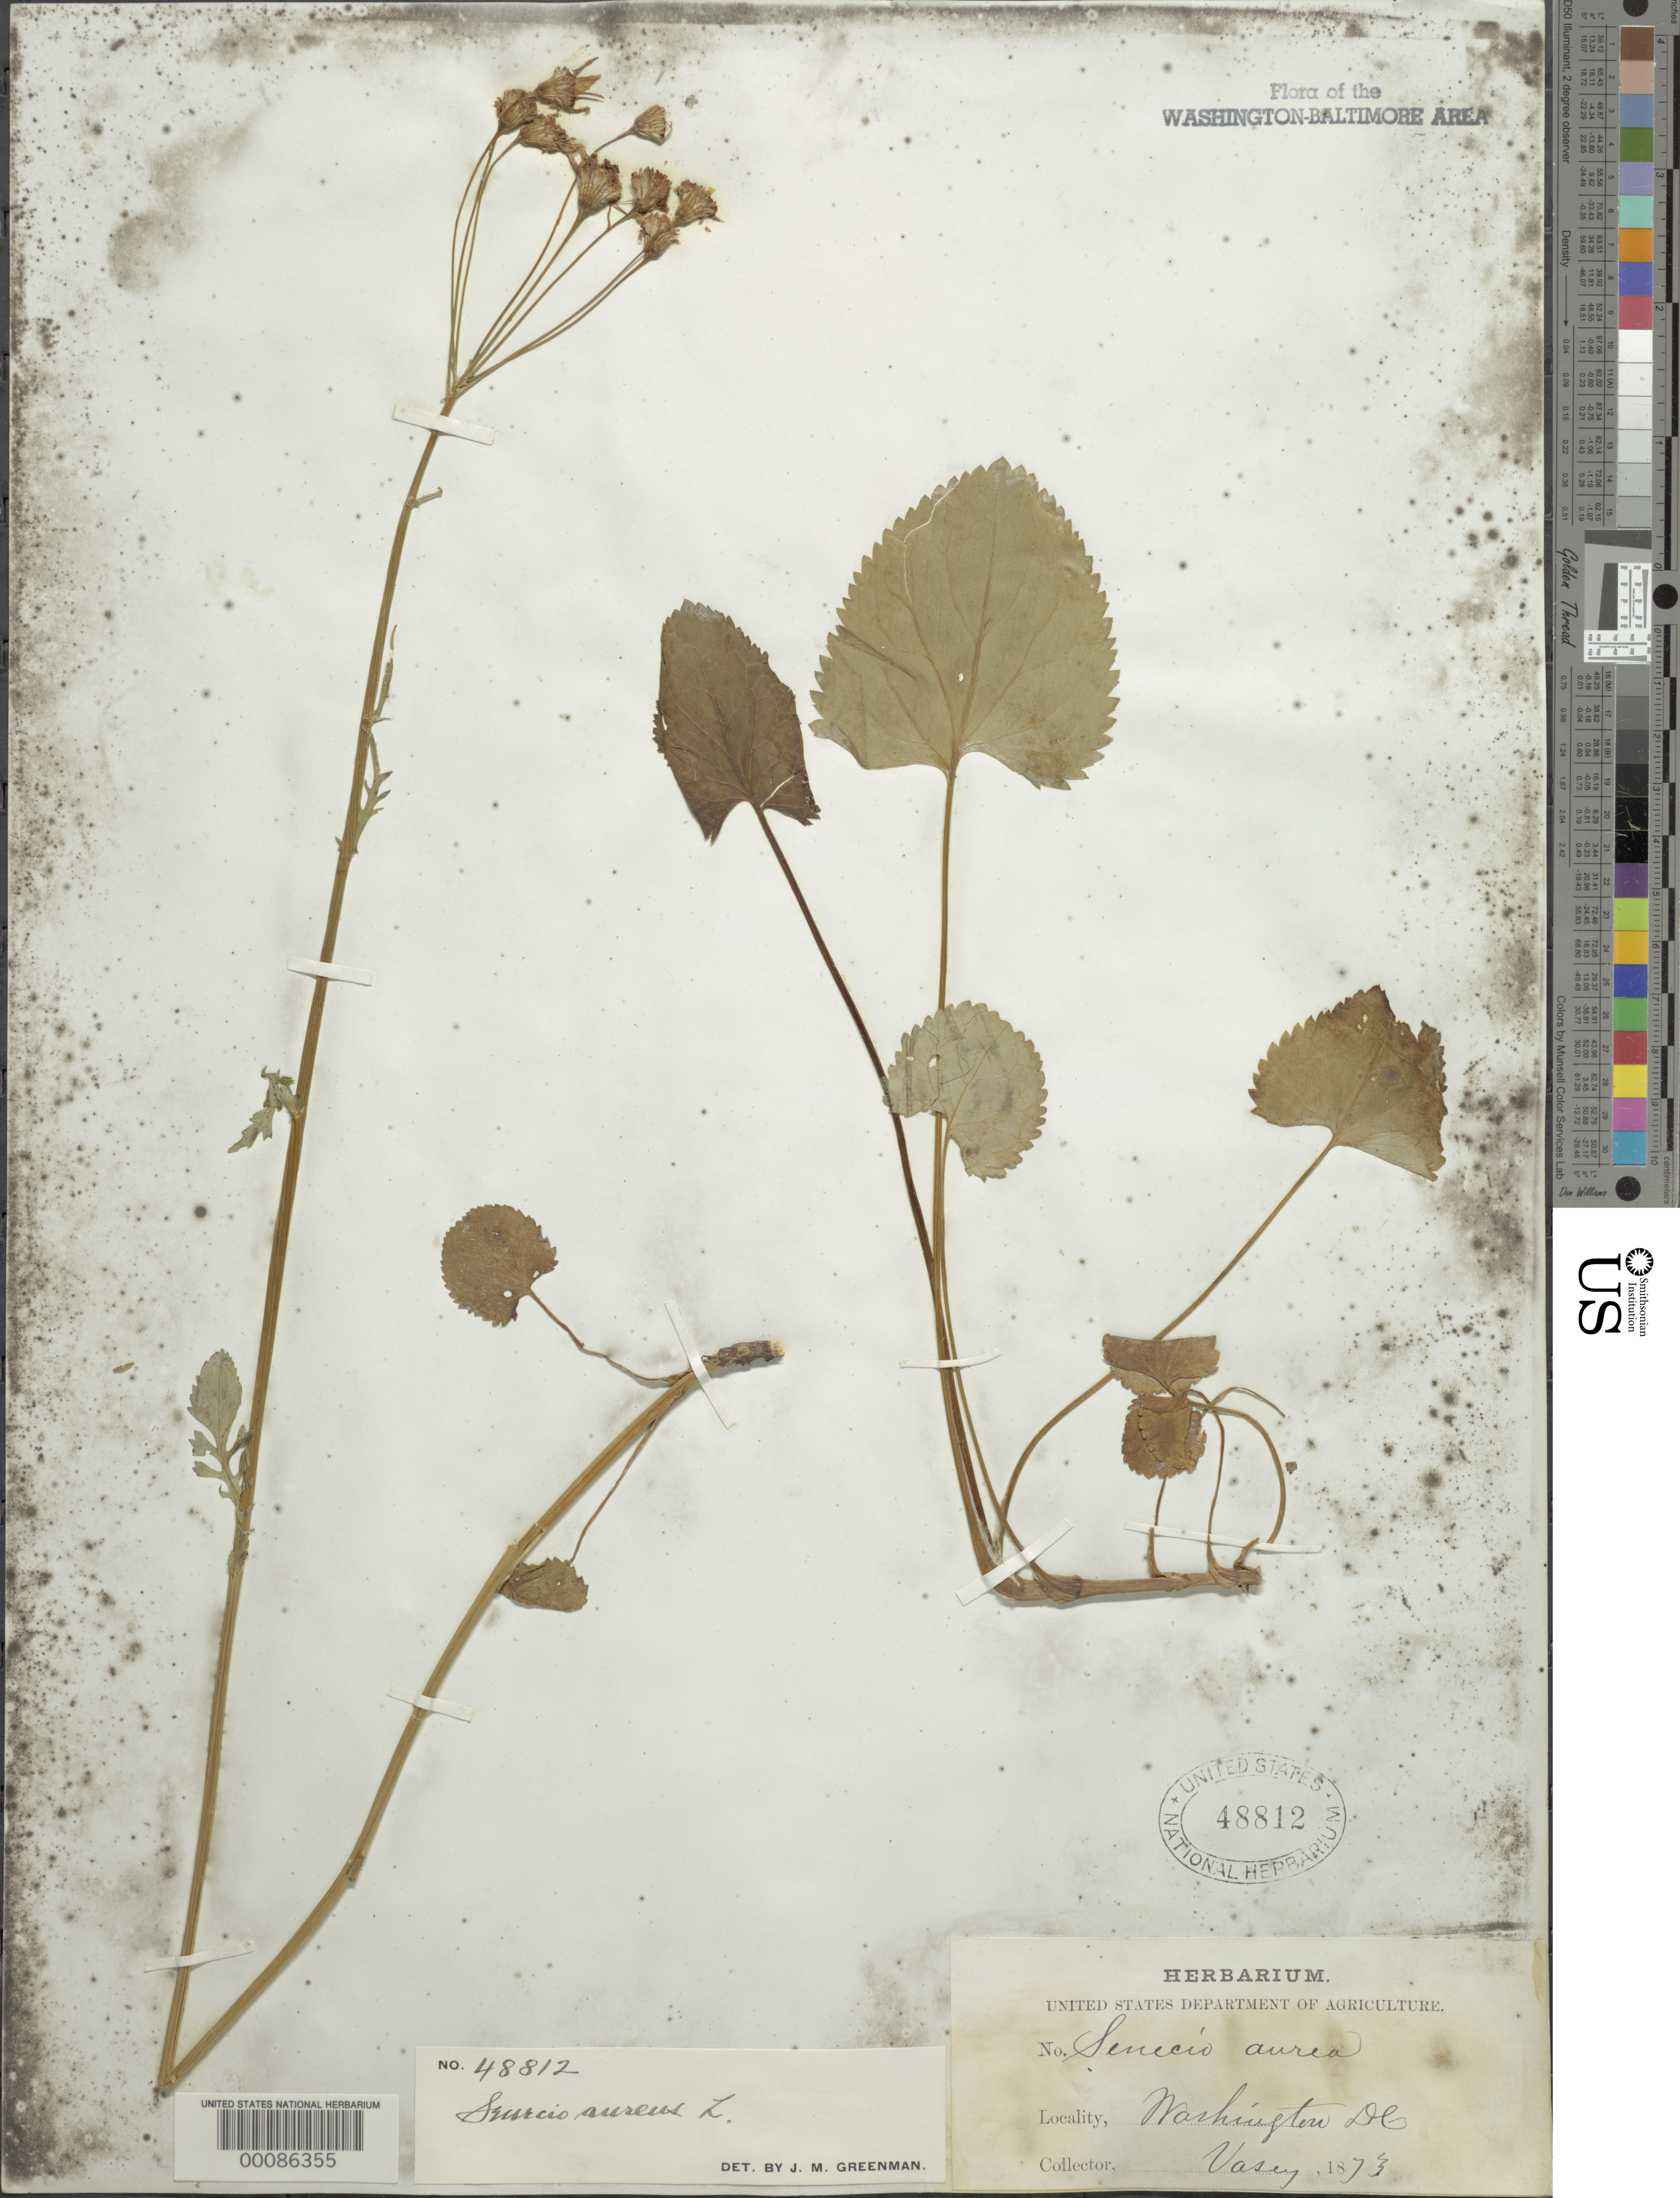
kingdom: Plantae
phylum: Tracheophyta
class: Magnoliopsida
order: Asterales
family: Asteraceae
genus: Packera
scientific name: Packera aurea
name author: (L.) Á. Löve & D. Löve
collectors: G. Vasey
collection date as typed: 1873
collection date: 1873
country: United States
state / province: District of Columbia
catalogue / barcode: US 48812